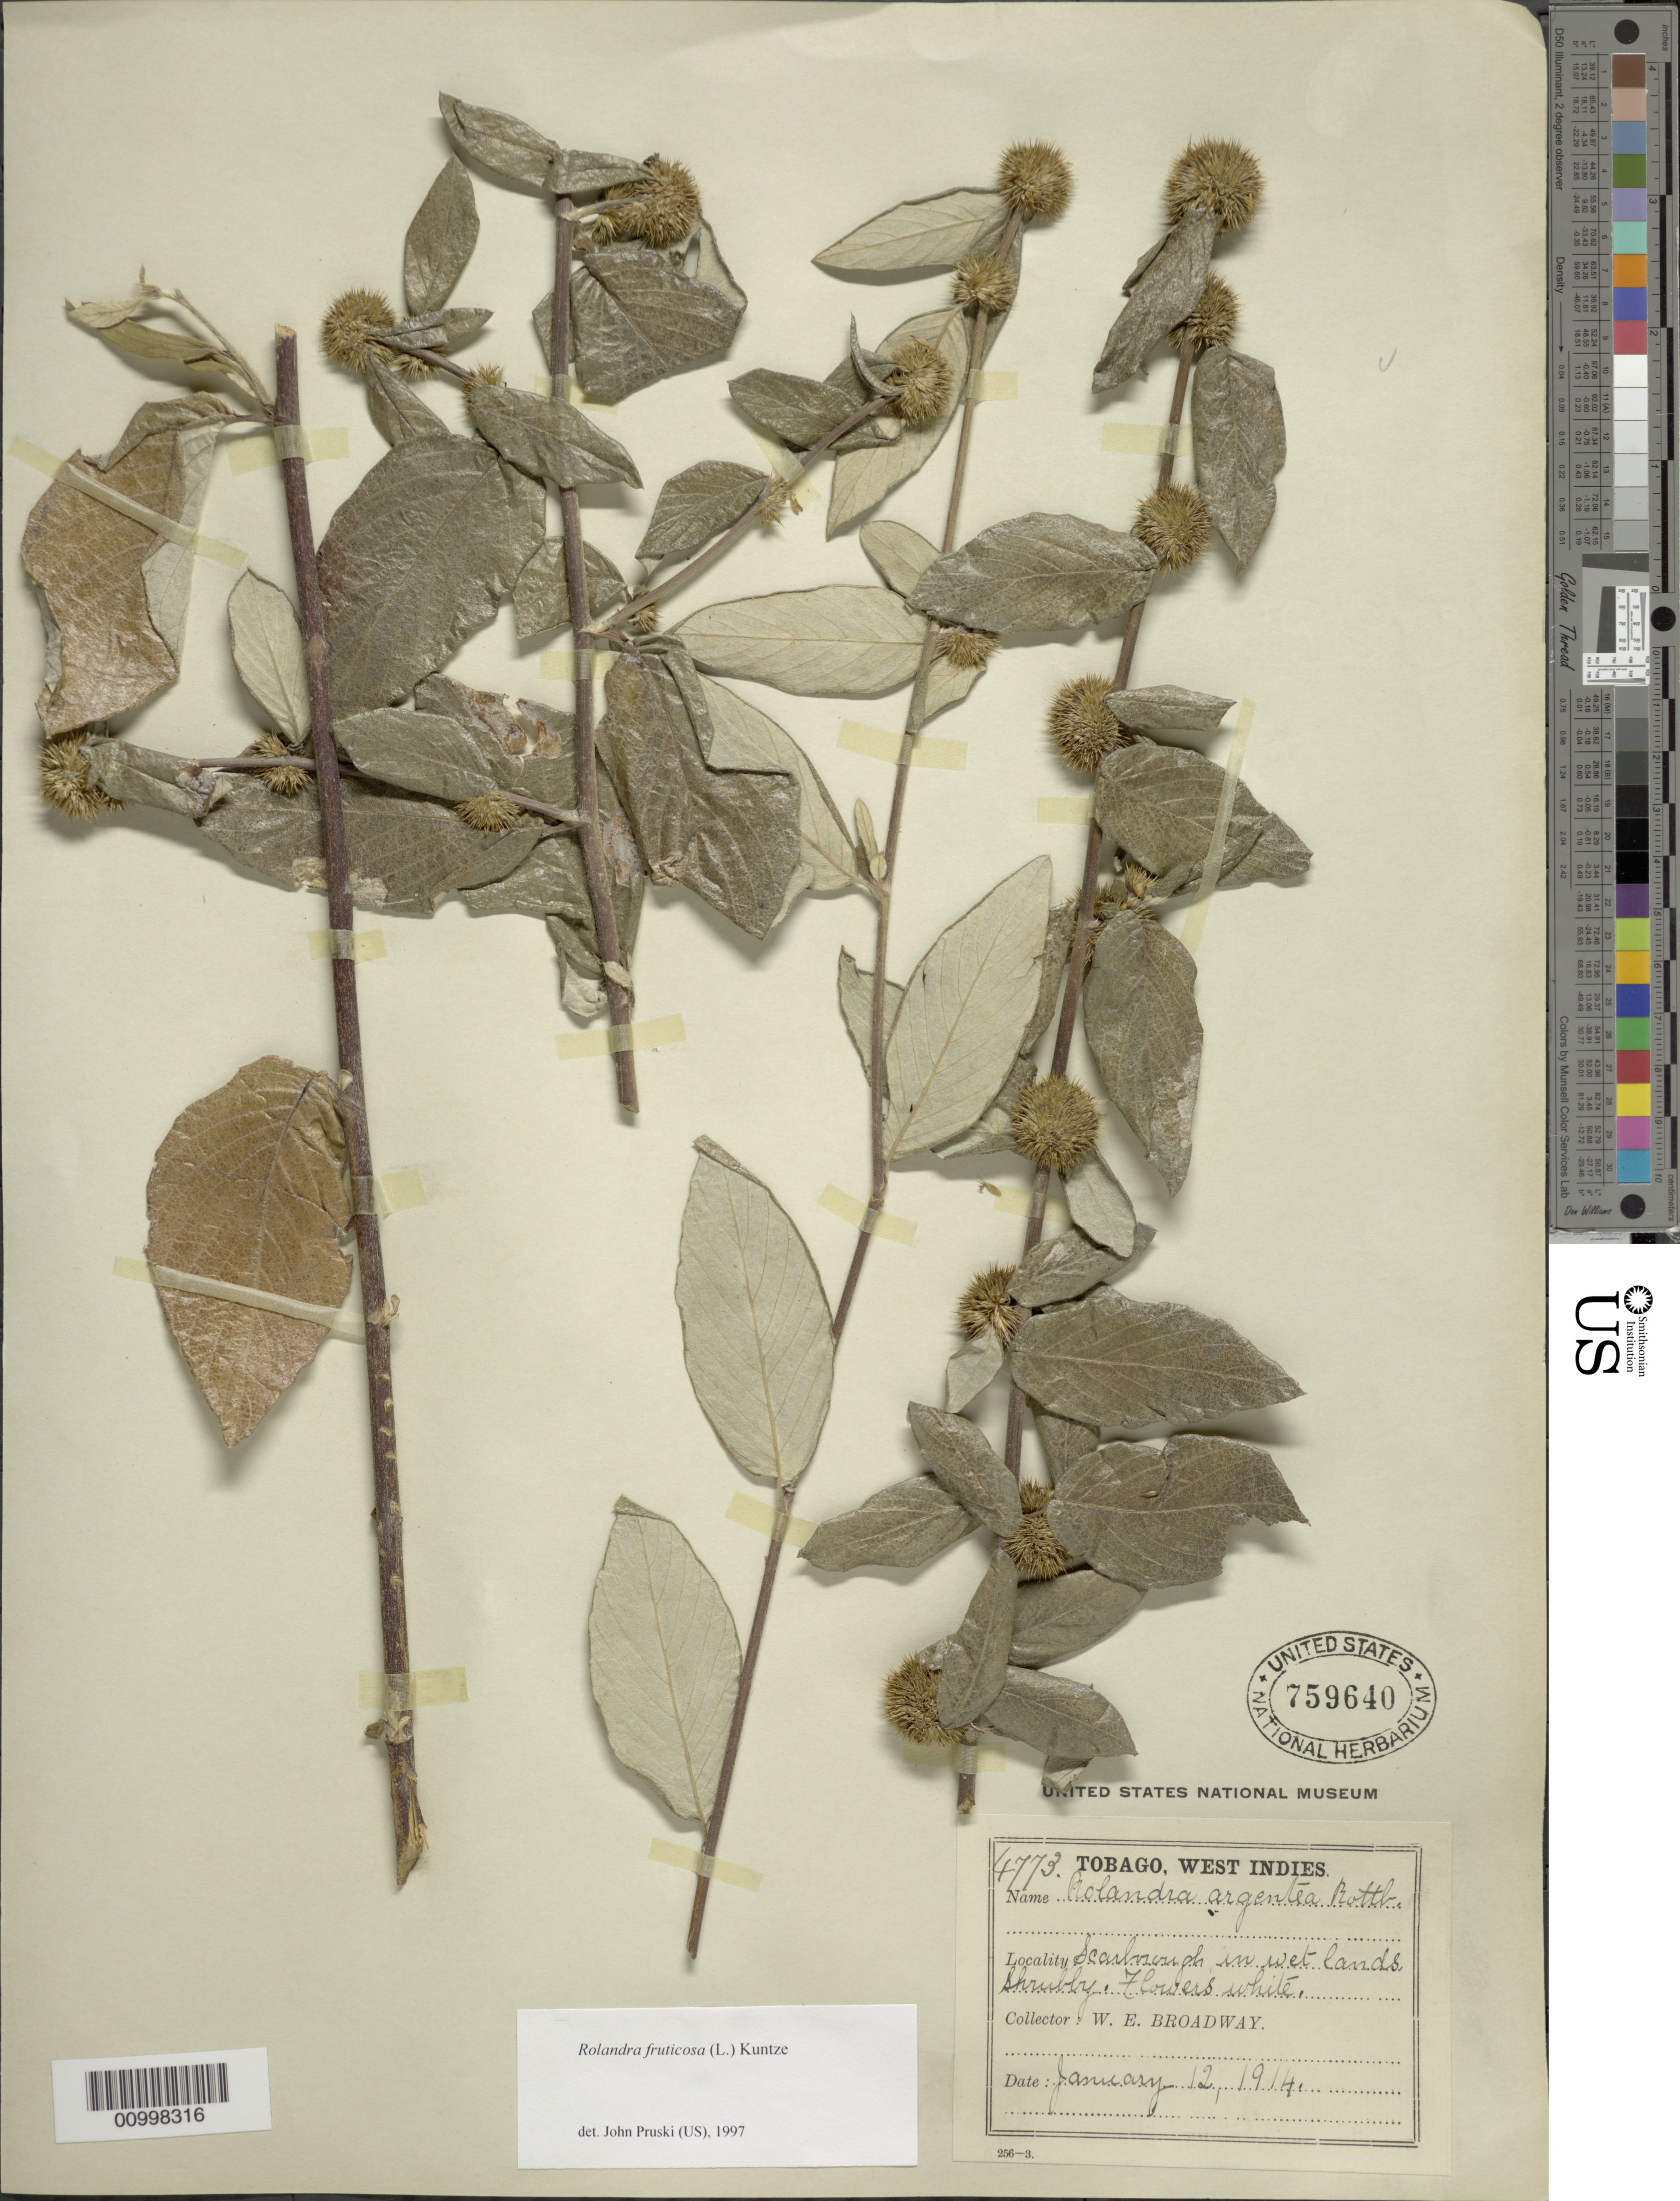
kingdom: Plantae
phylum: Tracheophyta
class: Magnoliopsida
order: Asterales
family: Asteraceae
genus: Rolandra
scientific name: Rolandra fruticosa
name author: (L.) Kuntze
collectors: W. E. Broadway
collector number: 4773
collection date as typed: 12 Jan 1914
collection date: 1914-01-12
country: Trinidad and Tobago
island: Tobago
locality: Scarborough in wet lands.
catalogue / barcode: US 759640